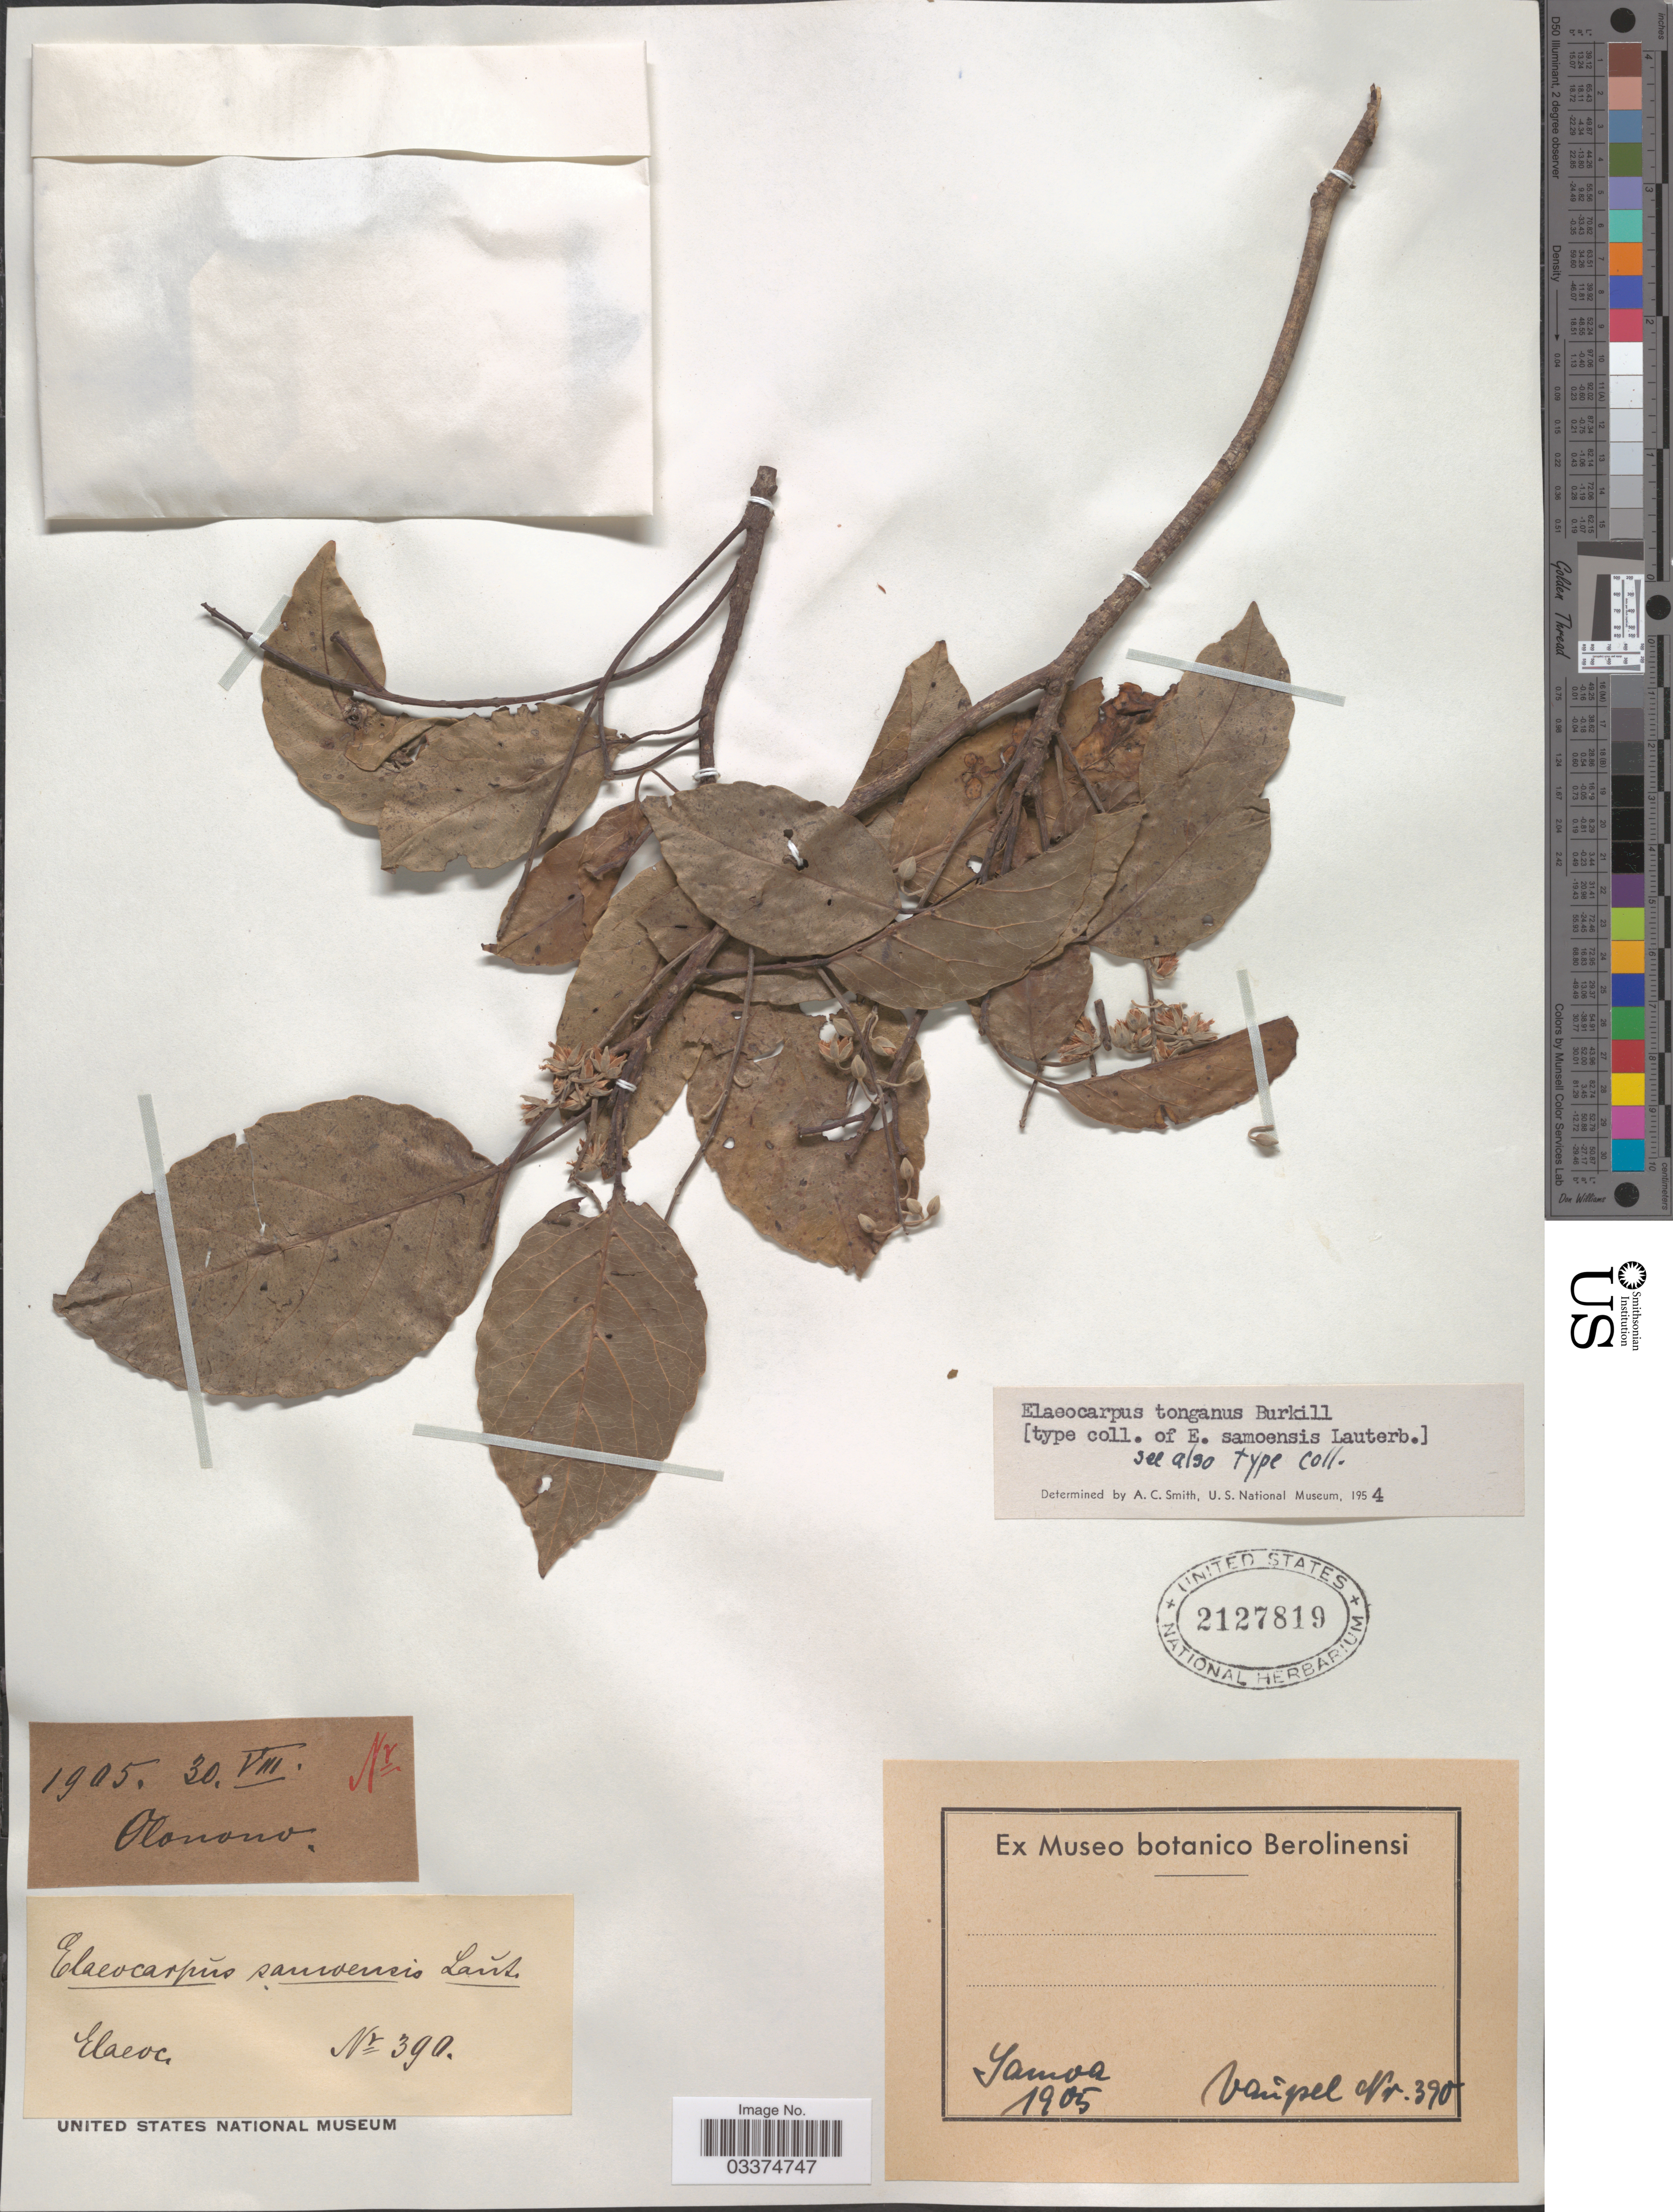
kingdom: Plantae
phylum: Tracheophyta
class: Magnoliopsida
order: Oxalidales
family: Elaeocarpaceae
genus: Elaeocarpus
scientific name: Elaeocarpus tonganus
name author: Burkill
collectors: Vaupel, --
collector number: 390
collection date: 1905-08-30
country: Samoa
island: Upolu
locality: Samoa. Olonono. [unsure placement]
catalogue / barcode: US 2127819